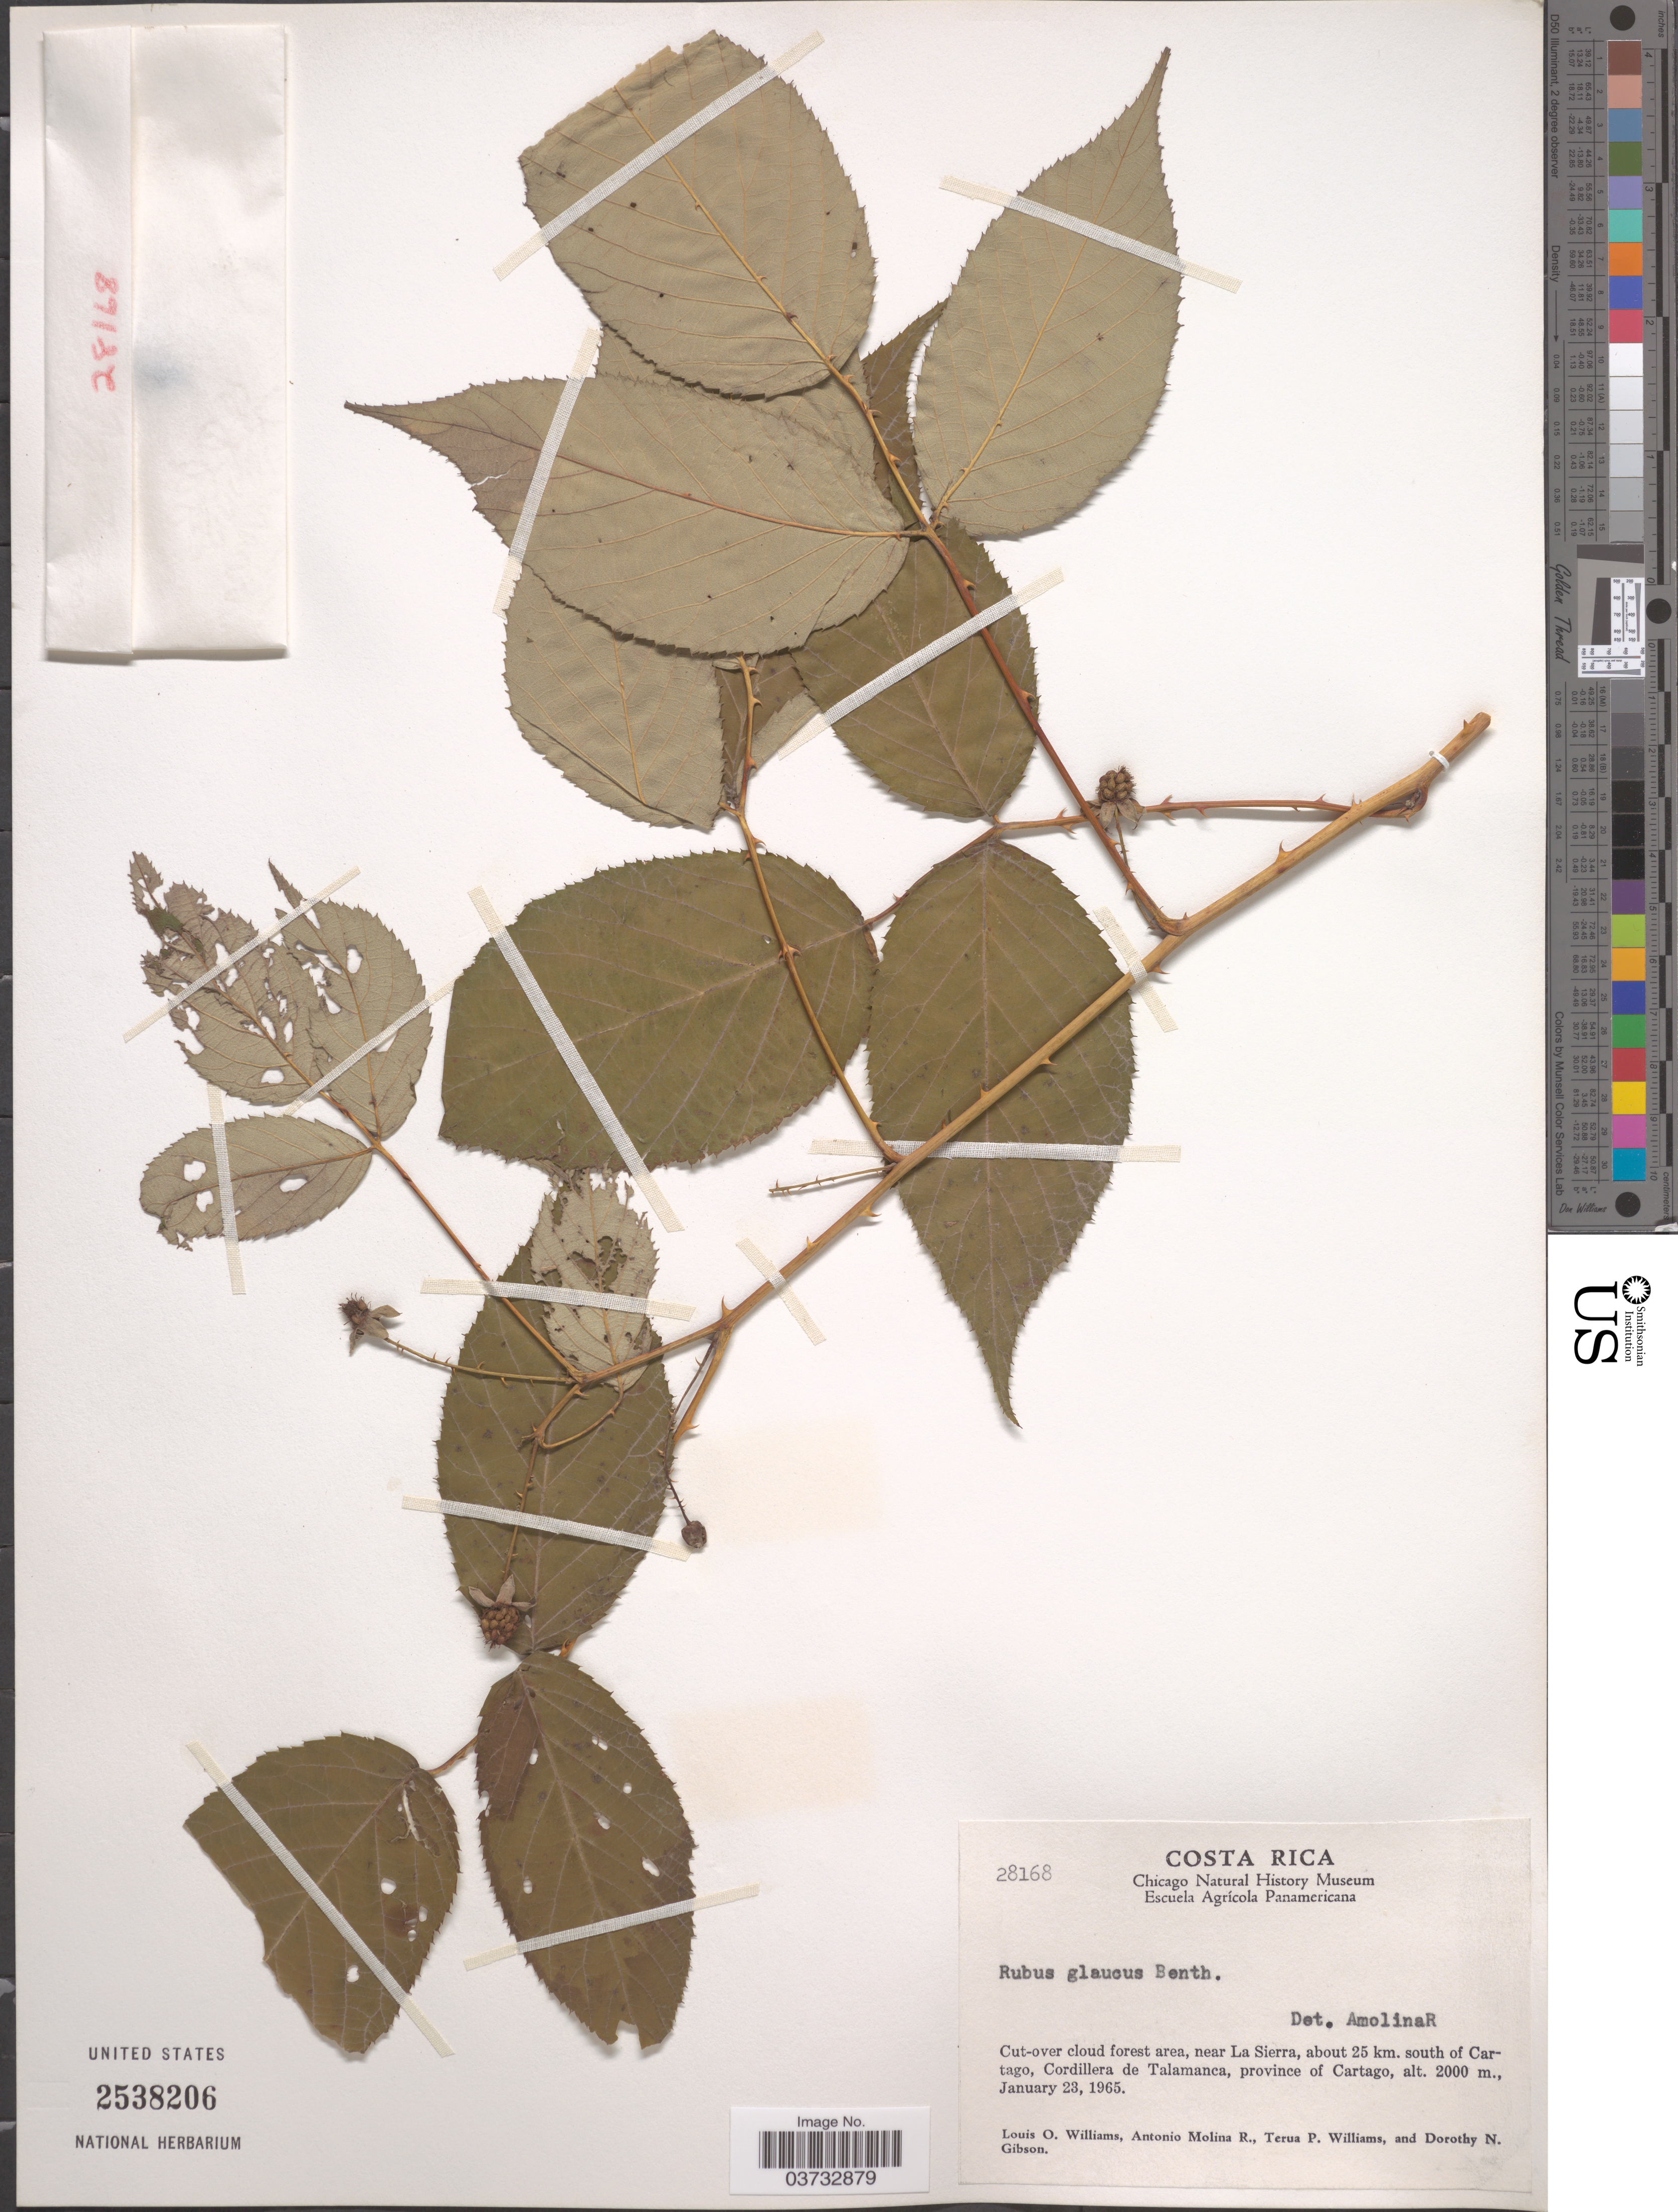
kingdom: Plantae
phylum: Tracheophyta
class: Magnoliopsida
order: Rosales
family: Rosaceae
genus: Rubus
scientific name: Rubus glaucus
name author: Benth.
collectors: L. O. Williams, A. Molina R., T. Williams & D. N. Gibson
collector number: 28168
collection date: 1965-01-23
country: Costa Rica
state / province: Cartago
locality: Cut-over cloud forest area, near La Sierra, about 25 km. south of Cartago, Cordillera de Talamanca.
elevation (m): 2000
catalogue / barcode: US 2538206